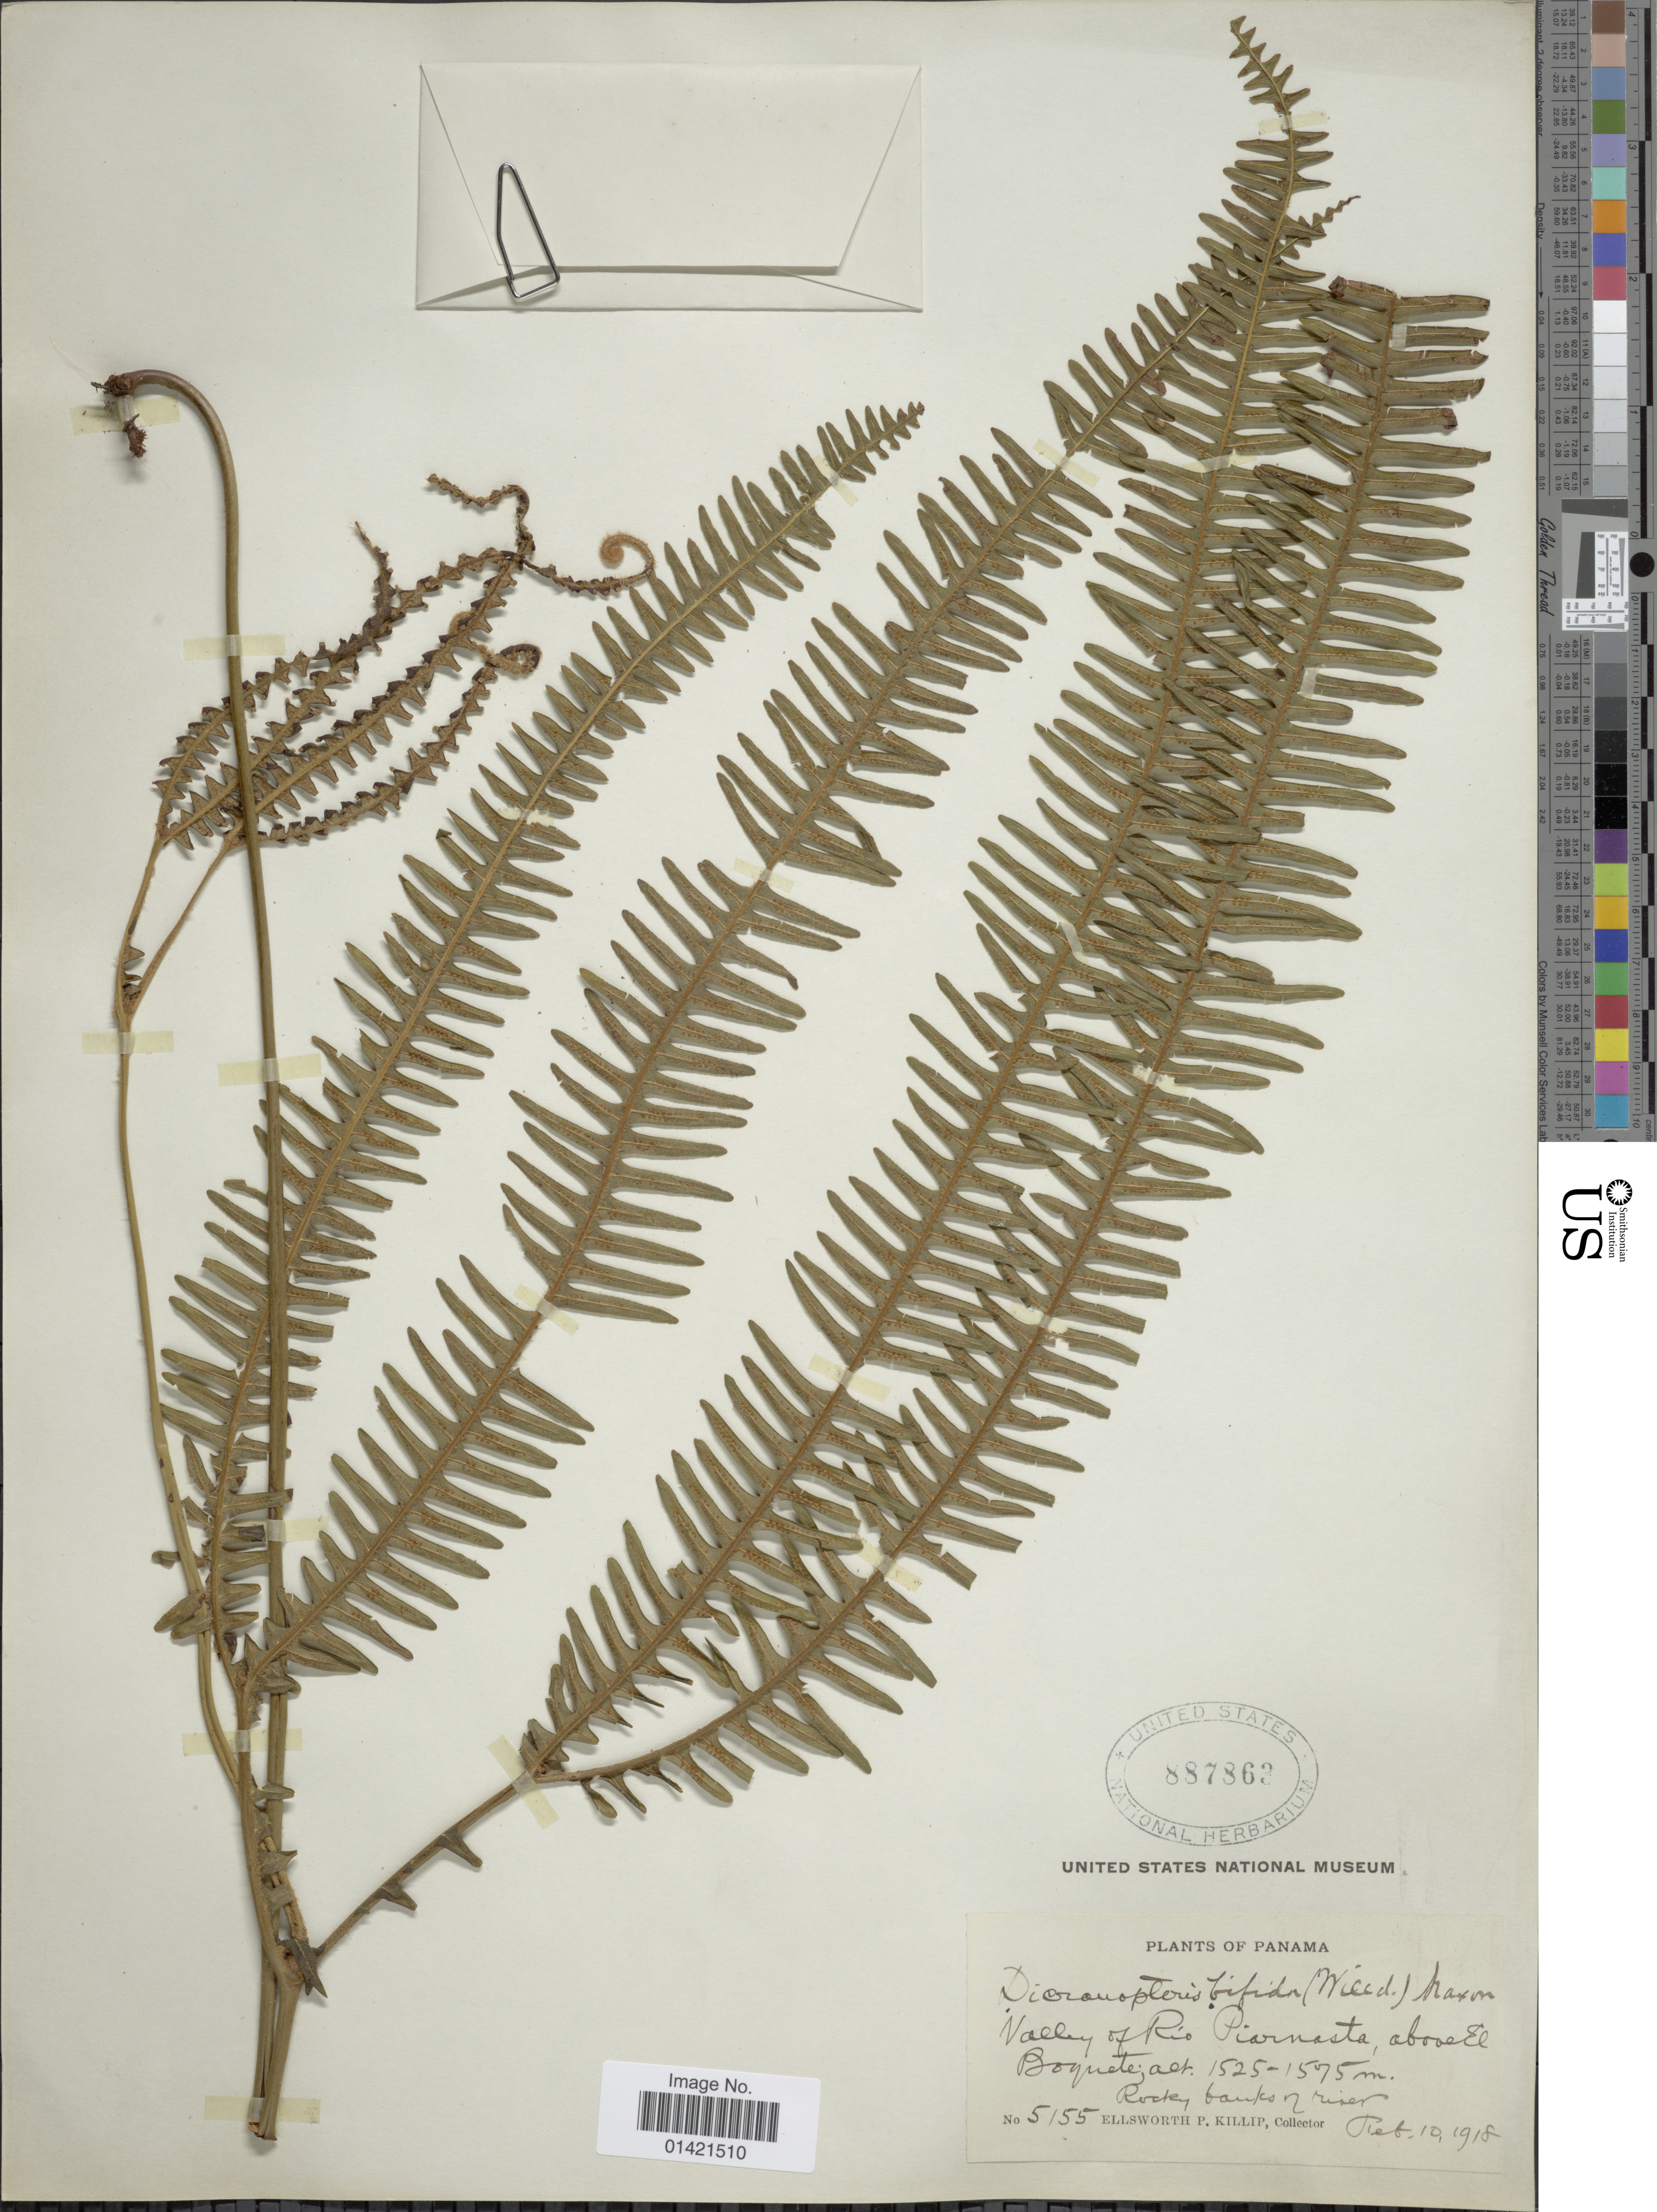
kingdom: Plantae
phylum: Tracheophyta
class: Polypodiopsida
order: Gleicheniales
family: Gleicheniaceae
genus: Sticherus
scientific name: Sticherus bifidus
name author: (Willd.) Ching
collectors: E. P. Killip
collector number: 5155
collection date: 1918-02-10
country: Panama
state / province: Panamá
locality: Valley of Rio Piarnasta, above El Boquete. Rocky banks of river.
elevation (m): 1525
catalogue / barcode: US 887863